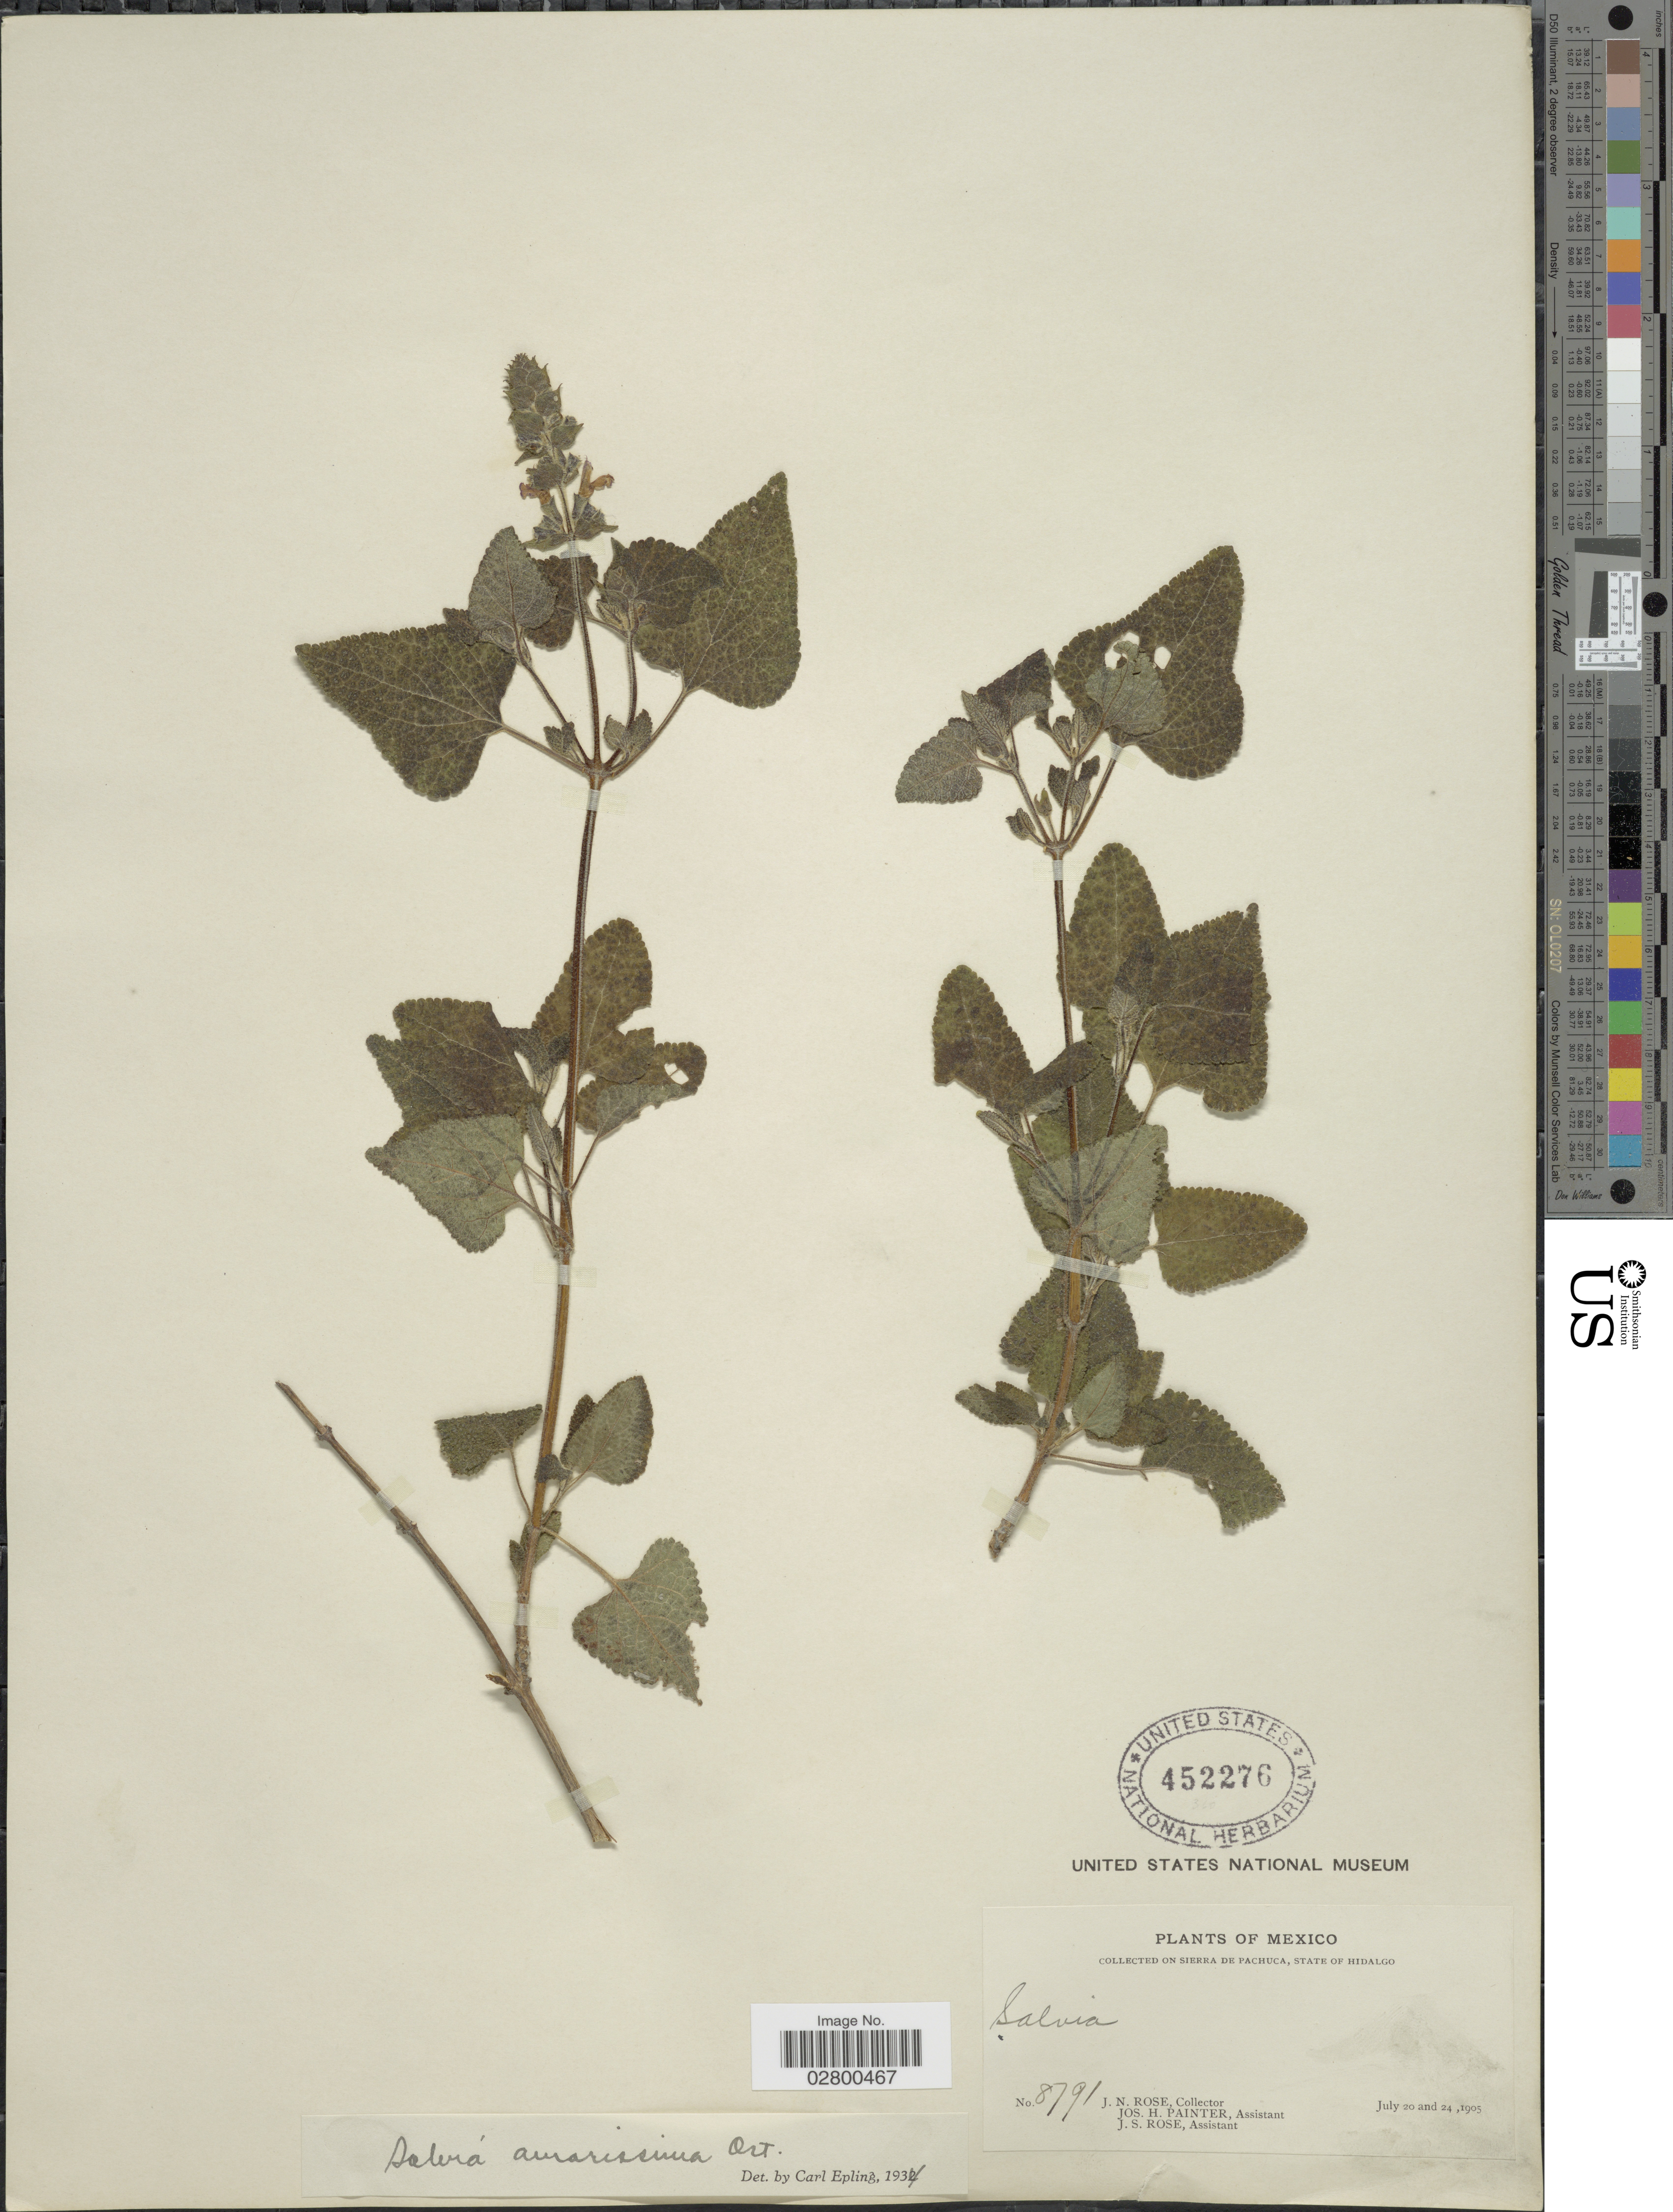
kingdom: Plantae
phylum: Tracheophyta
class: Magnoliopsida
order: Lamiales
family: Lamiaceae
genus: Salvia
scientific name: Salvia amarissima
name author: Orteg.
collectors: J. N. Rose, J. H. Painter & J. S. Rose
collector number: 8791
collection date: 1905-07-20/1905-07-24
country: Mexico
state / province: Hidalgo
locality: On Sierra de Pachuca.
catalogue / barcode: US 452276